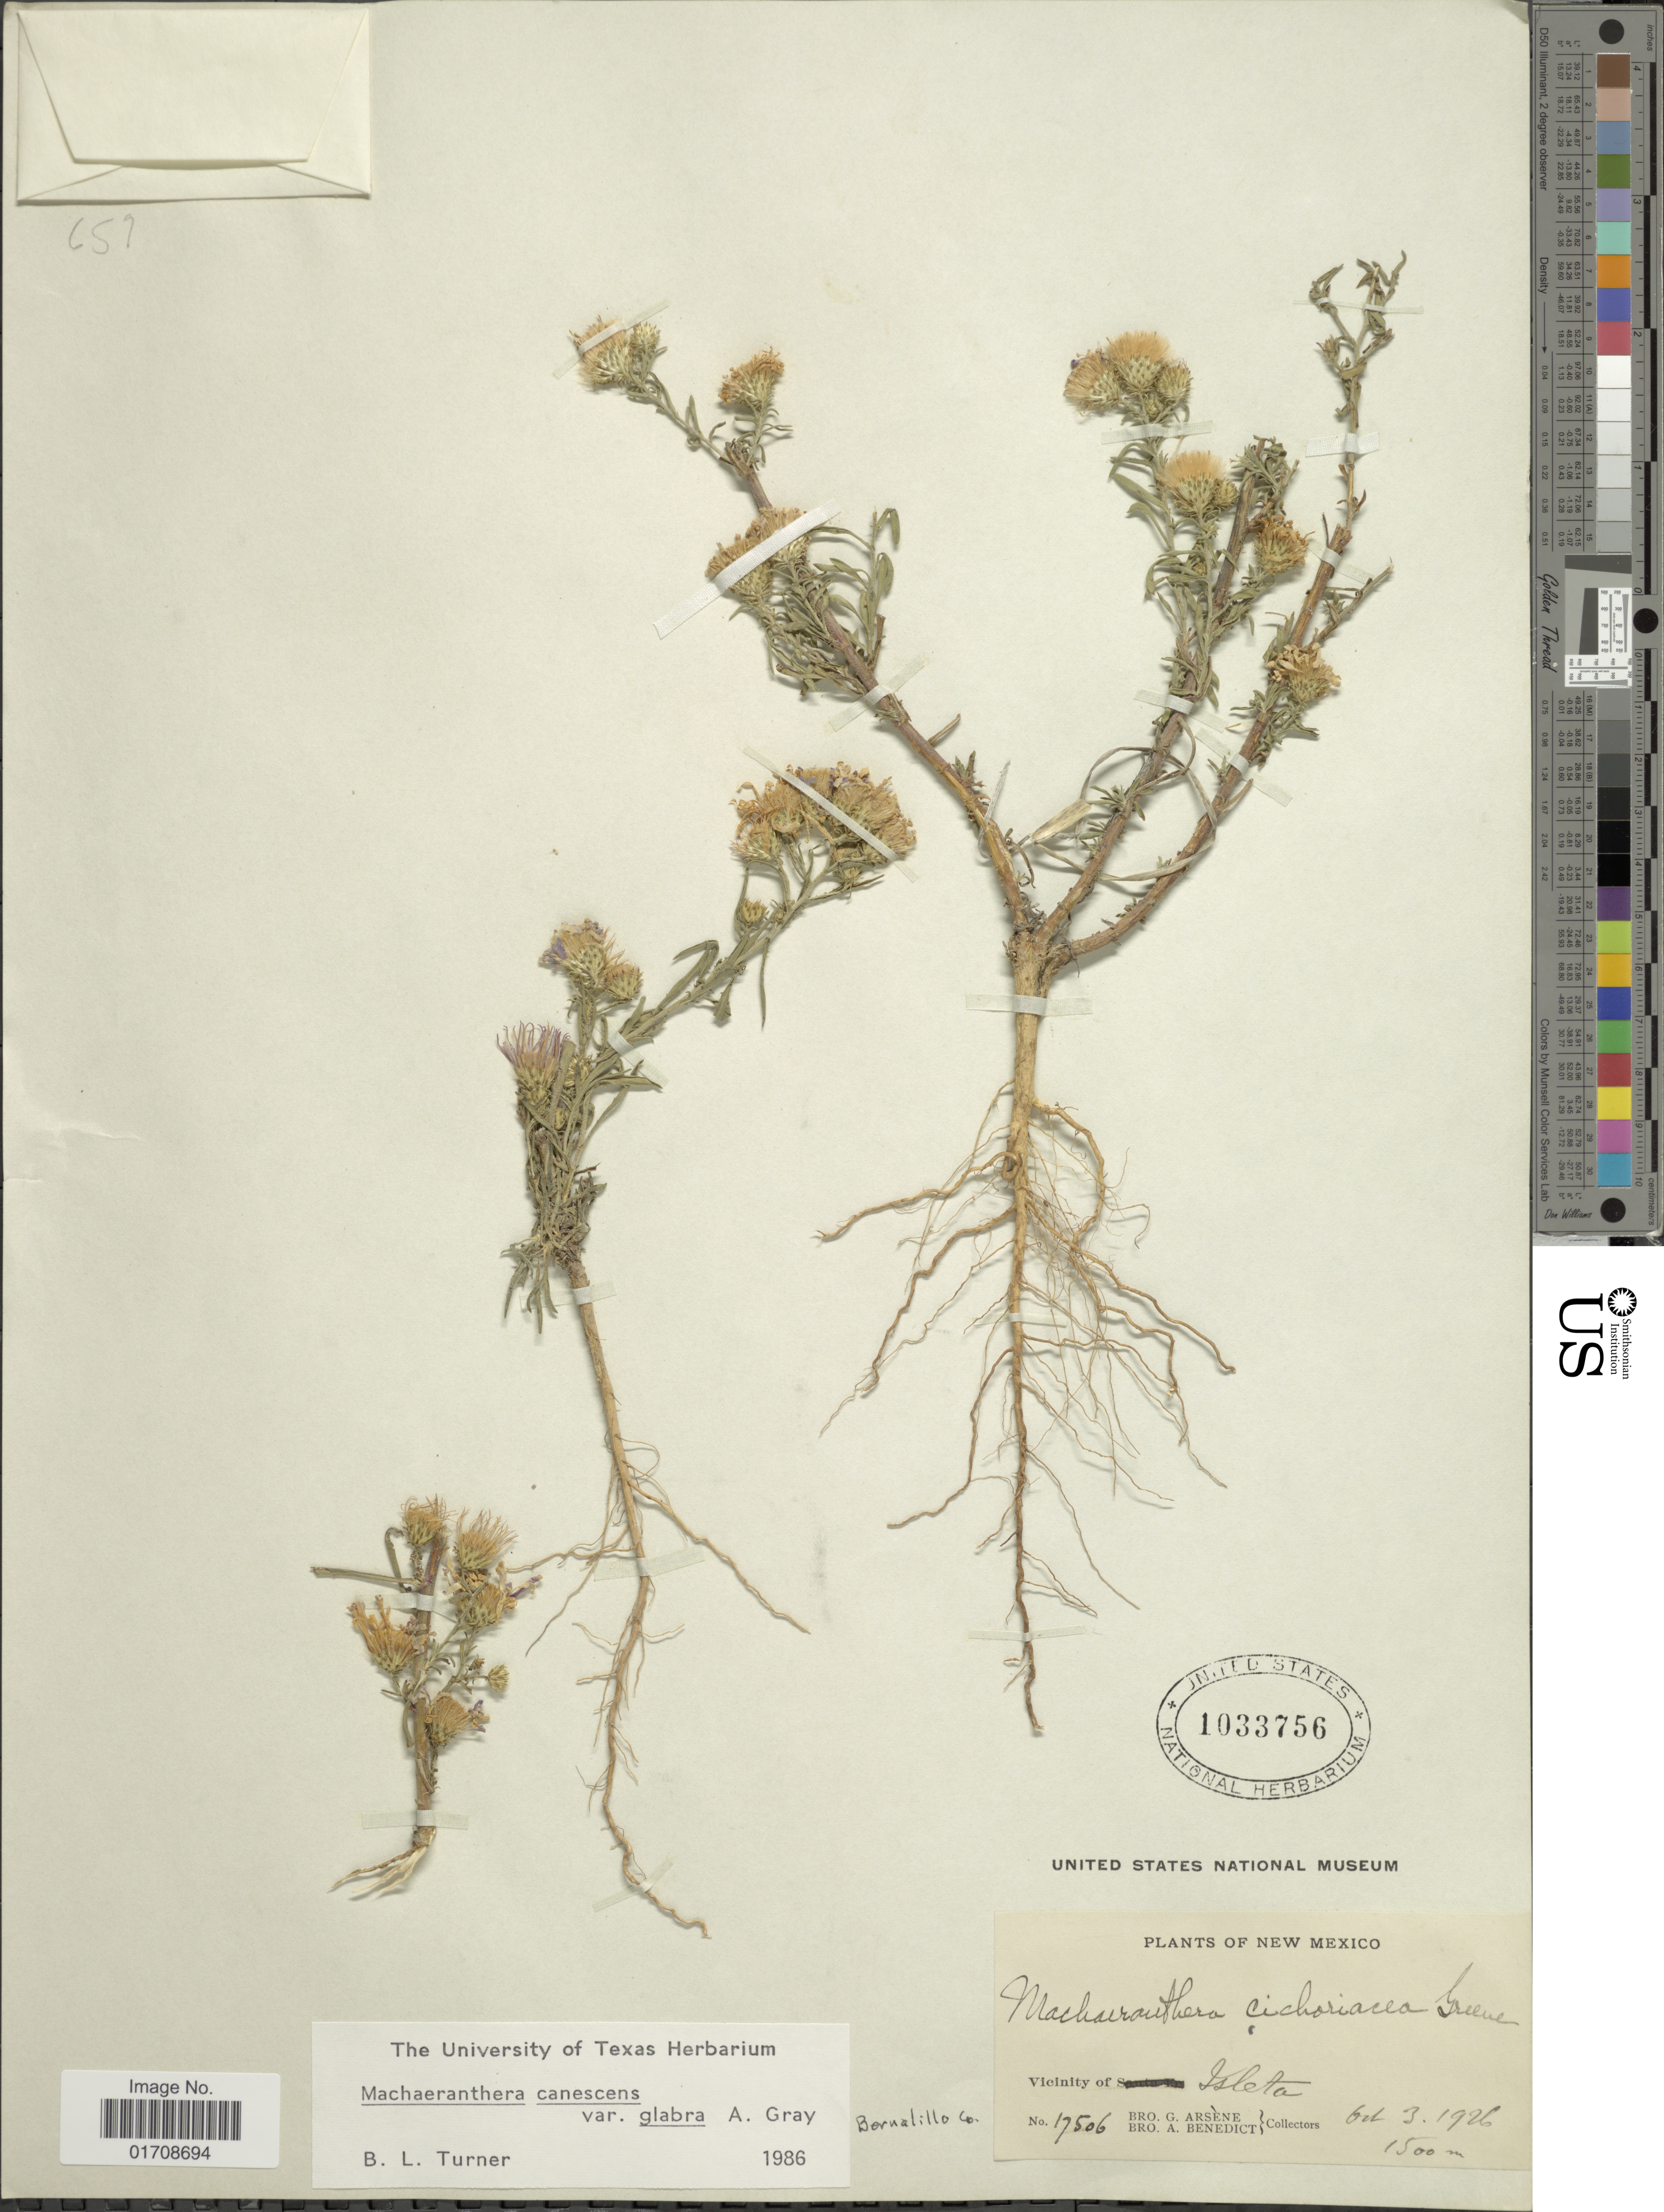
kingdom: Plantae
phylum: Tracheophyta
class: Magnoliopsida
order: Asterales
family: Asteraceae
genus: Machaeranthera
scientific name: Machaeranthera canescens var. glabra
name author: A. Gray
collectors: Bro. G. Arsène & Bro. Benedict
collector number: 17506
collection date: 1926-10-03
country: United States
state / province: New Mexico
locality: Vicinity of Isleta, Bernalillo Co.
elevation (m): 1500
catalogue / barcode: US 1033756